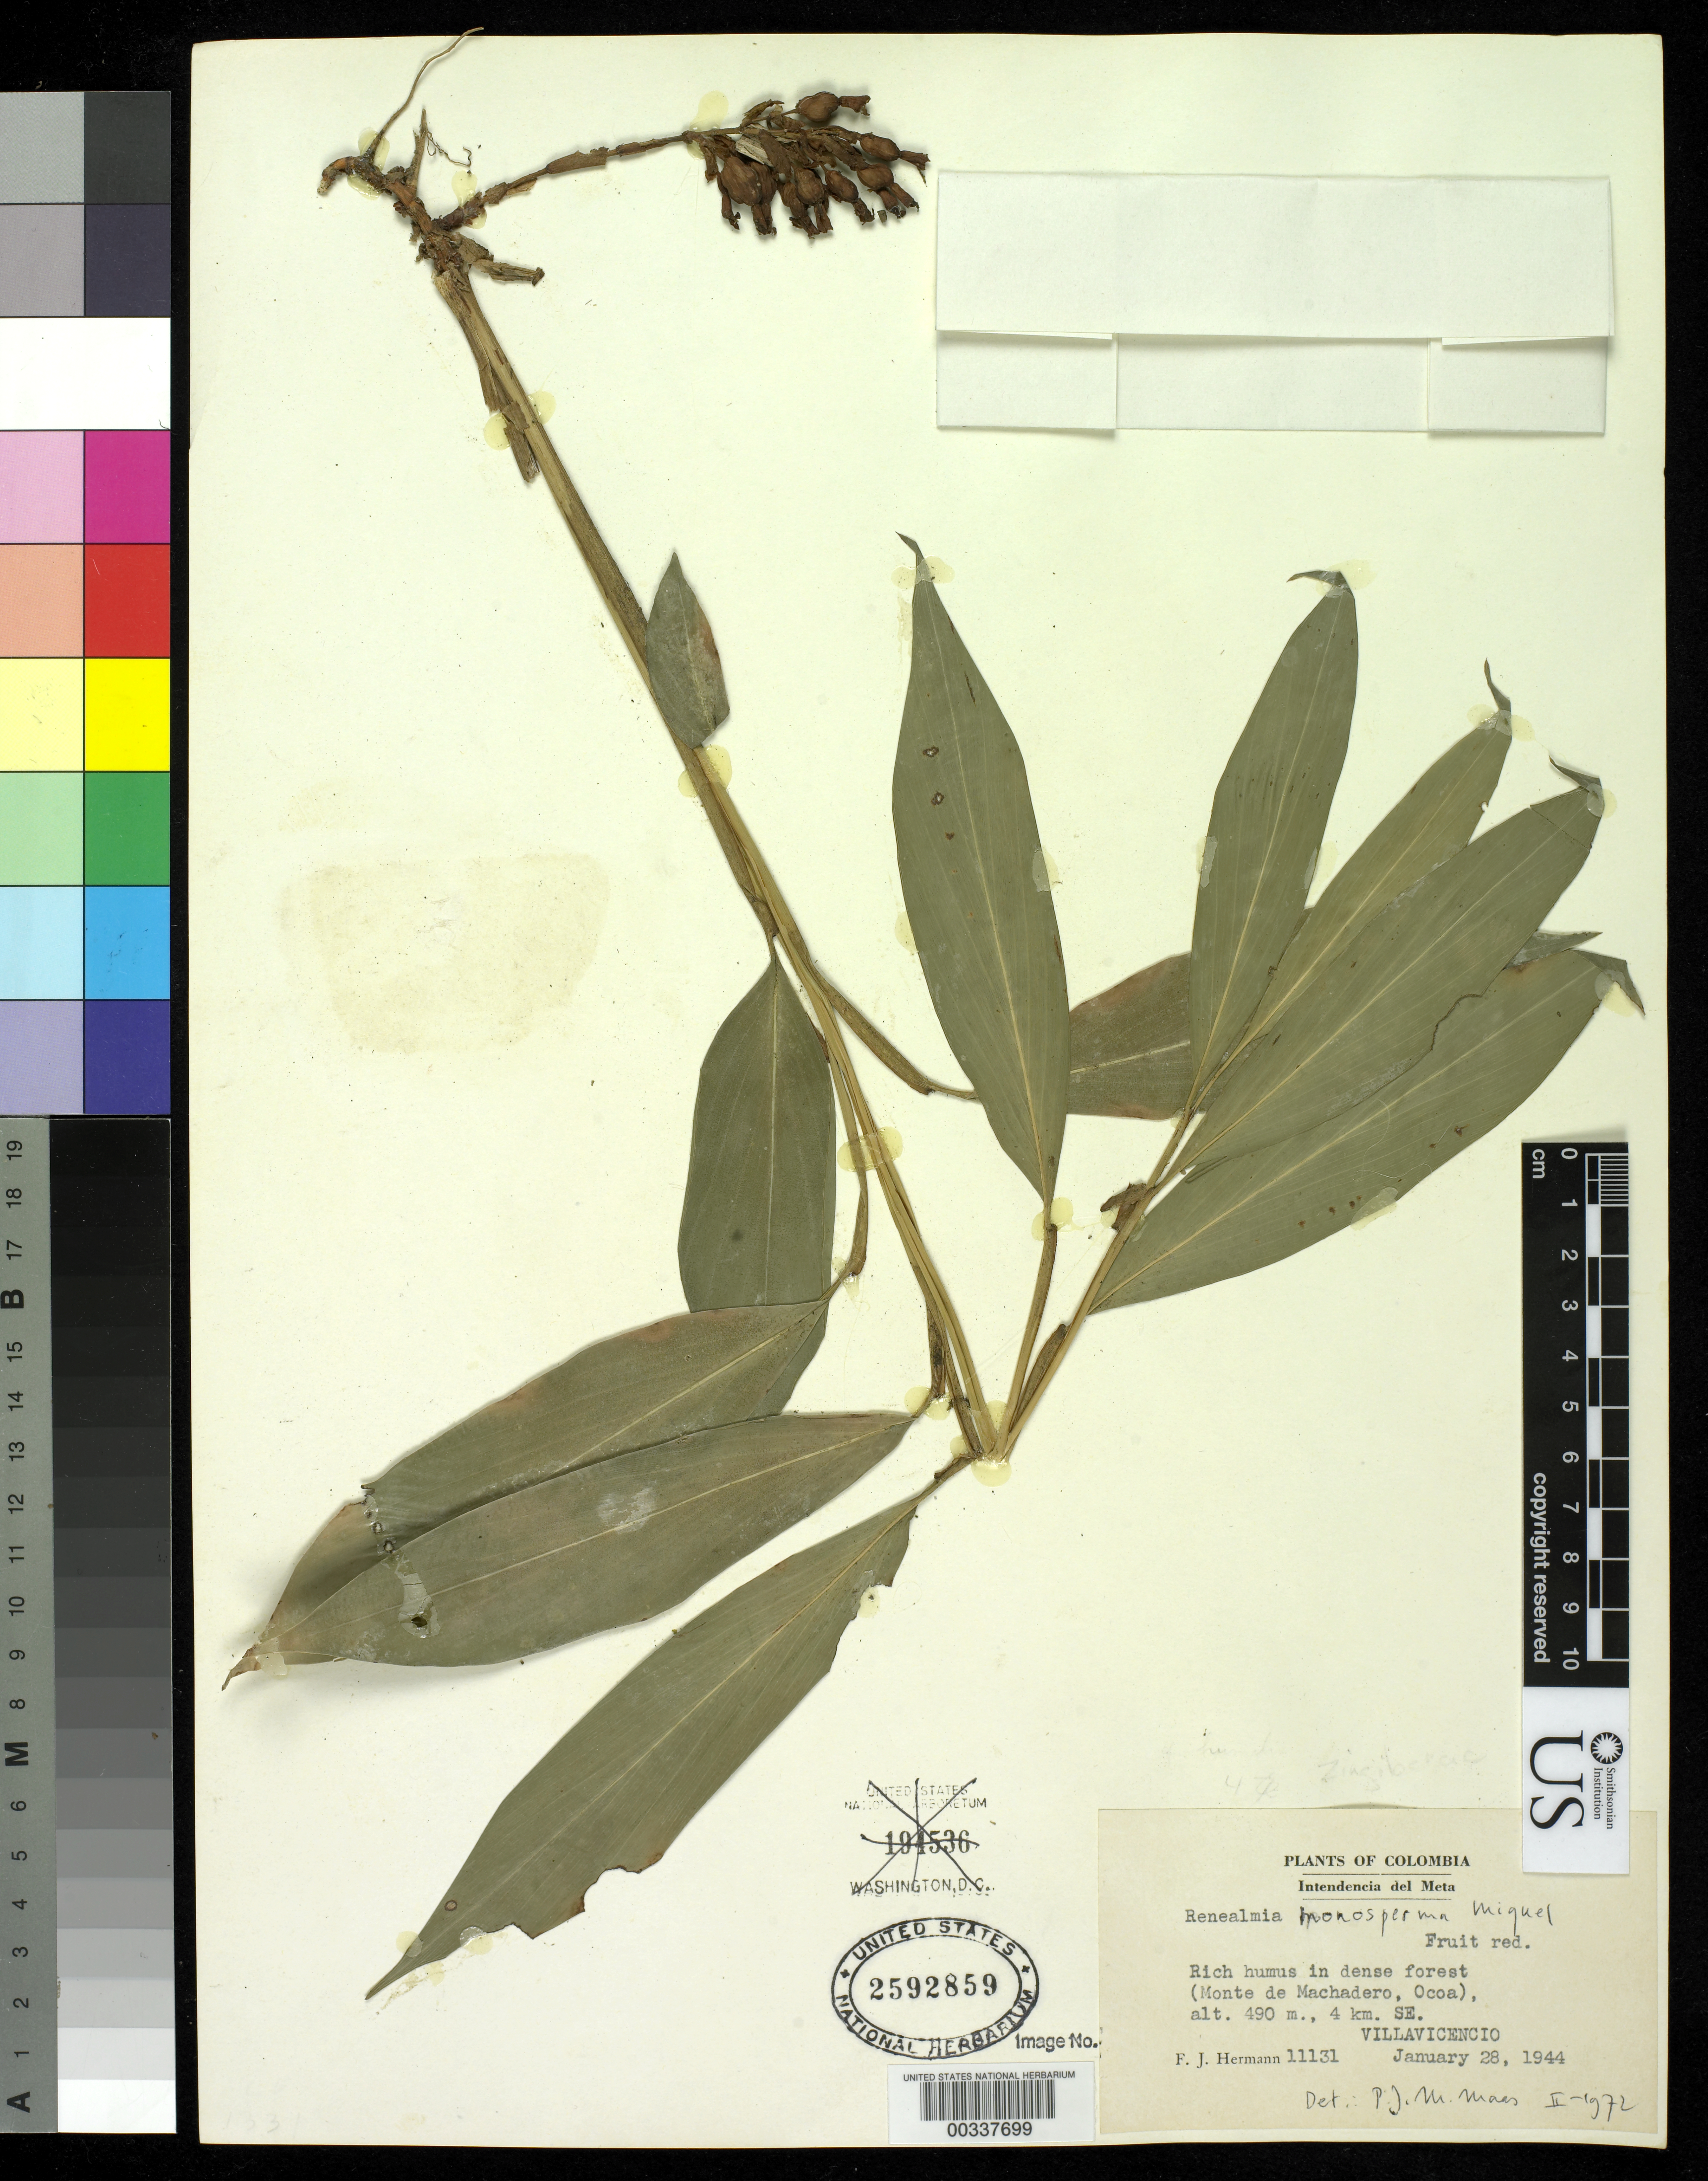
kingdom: Plantae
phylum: Tracheophyta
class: Liliopsida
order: Zingiberales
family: Zingiberaceae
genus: Renealmia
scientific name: Renealmia monosperma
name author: Miq.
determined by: Maas, Paul J. M.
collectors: F. J. Hermann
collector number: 11131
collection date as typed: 28 Jan 1944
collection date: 1944-01-28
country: Colombia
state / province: Meta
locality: (Monte de machadero, ocoa), 4 km SE Villa Vicencia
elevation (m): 490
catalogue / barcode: US 2592859